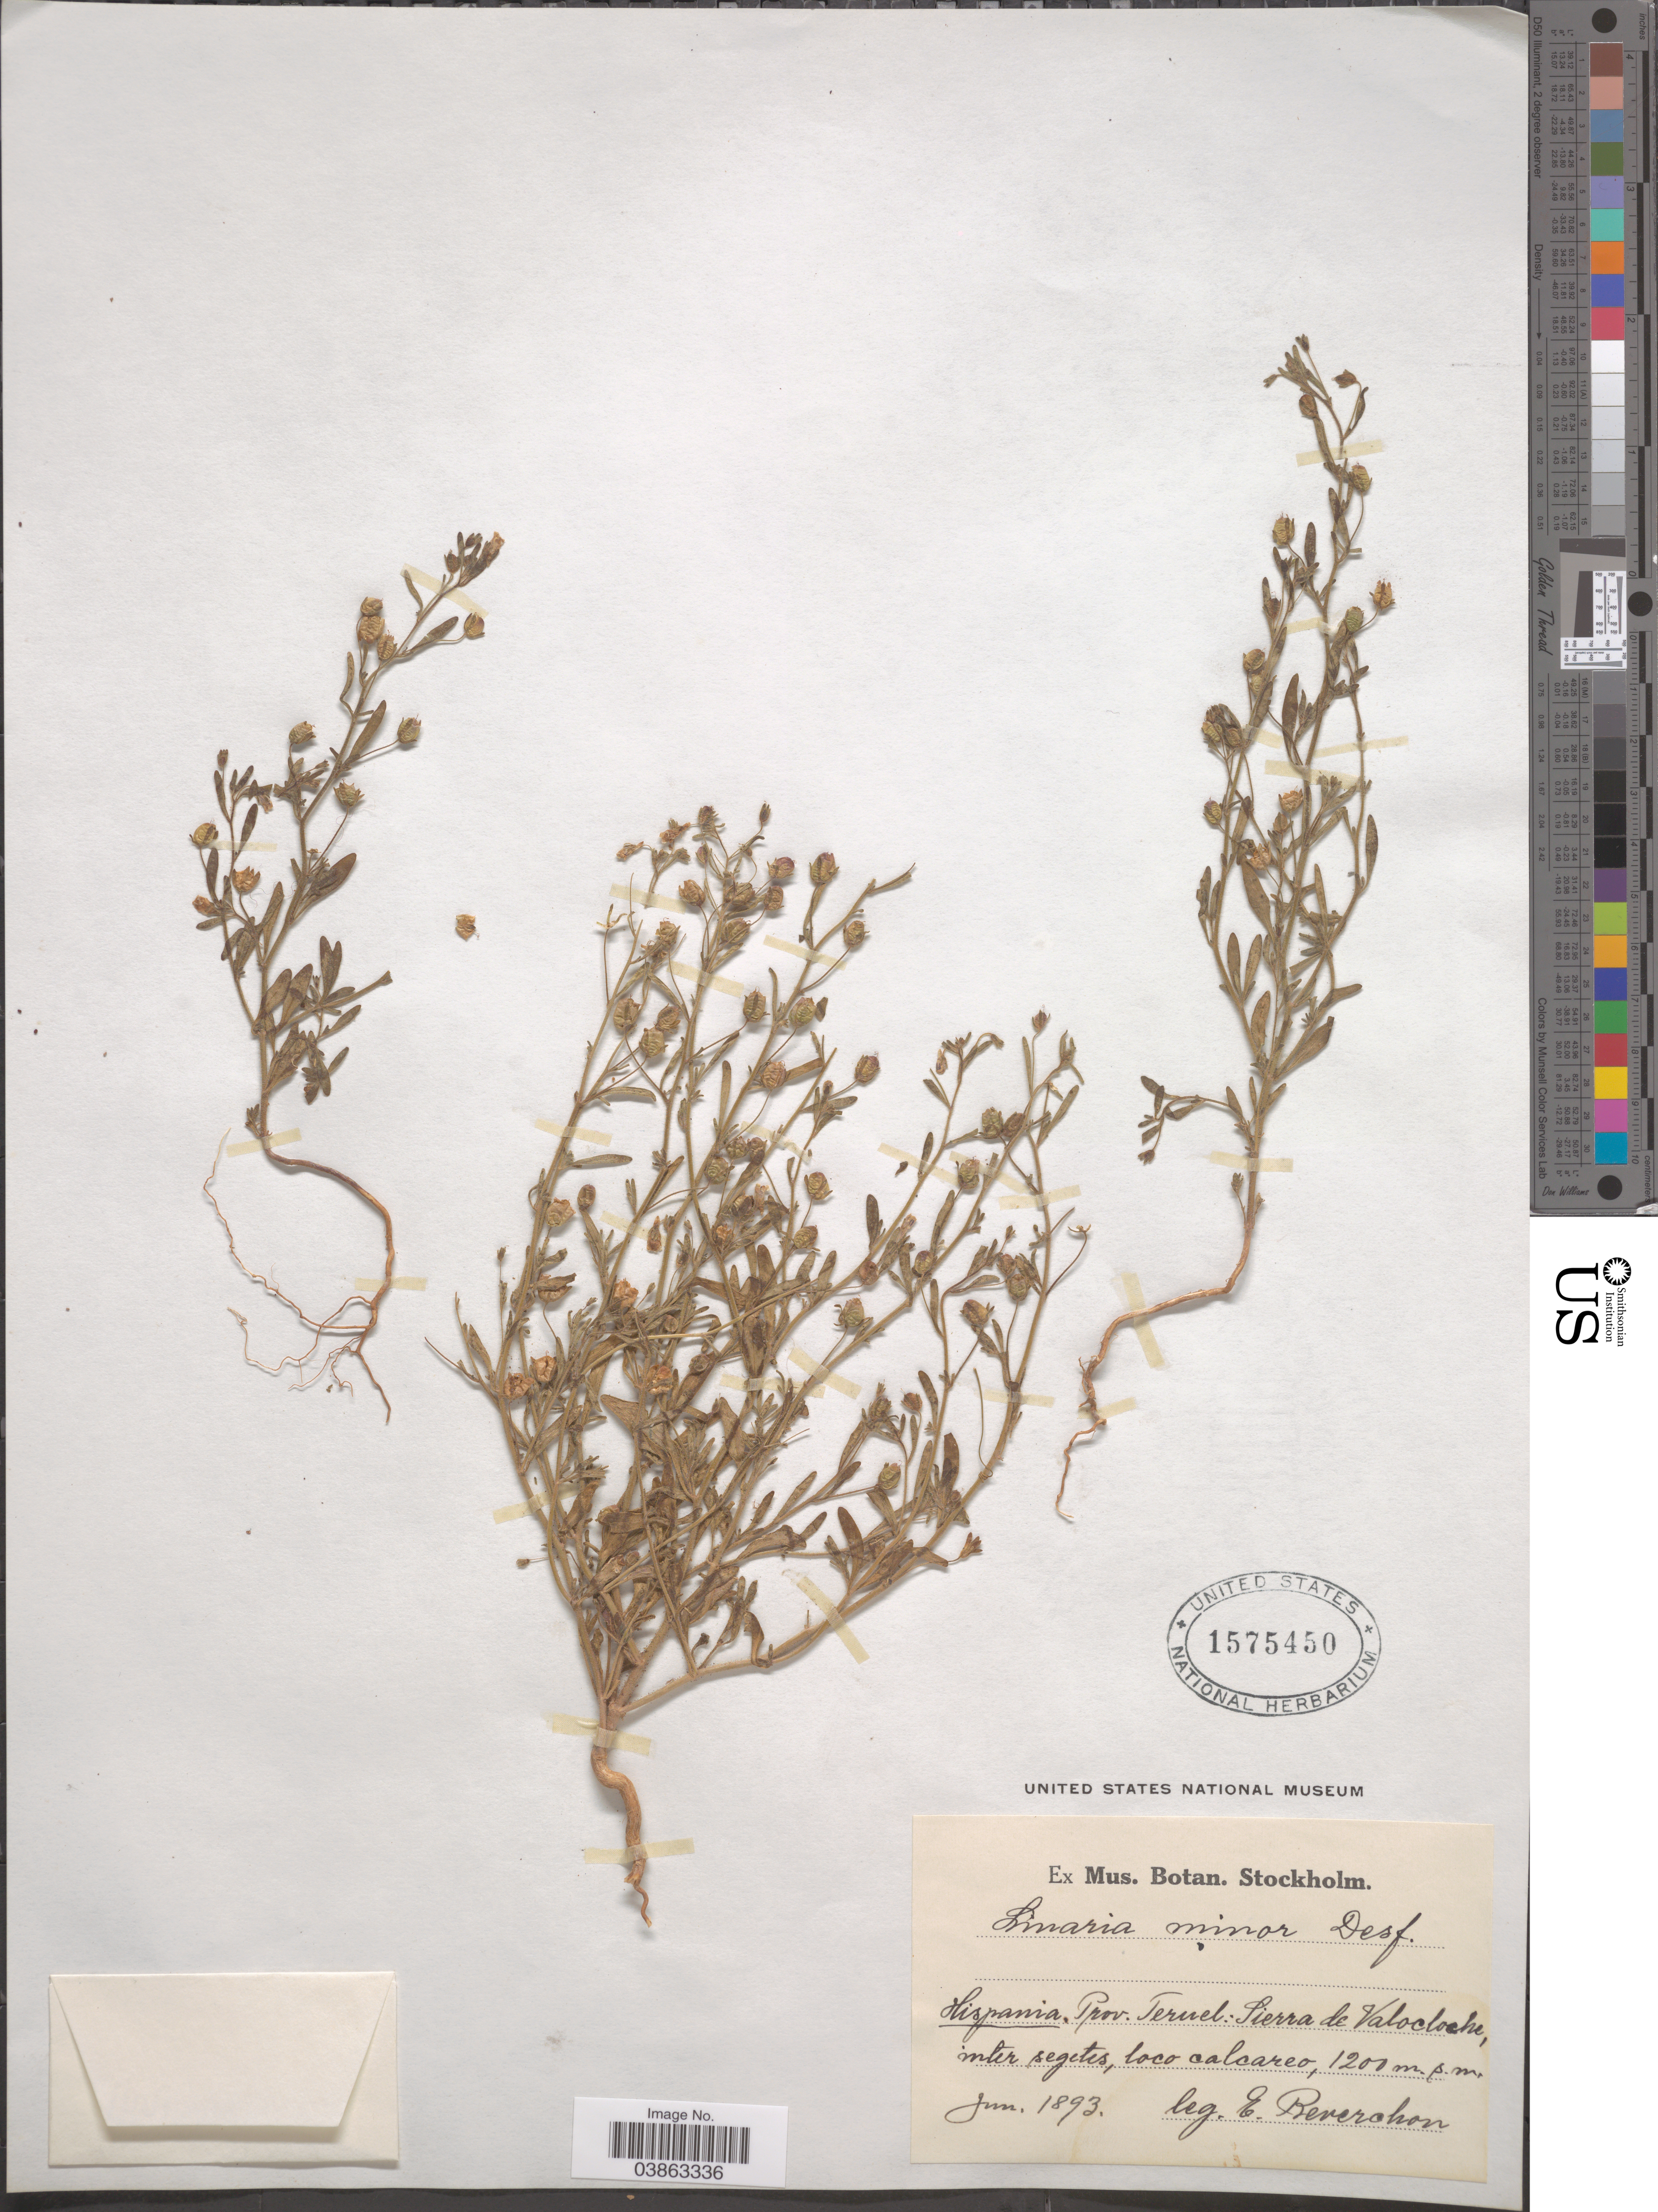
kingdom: Plantae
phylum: Tracheophyta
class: Magnoliopsida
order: Lamiales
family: Plantaginaceae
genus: Linaria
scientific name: Linaria minor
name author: (L.) Desf.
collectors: E. Reverchon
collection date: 1893-06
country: Spain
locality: Hispania. Prov. Teruel: Sierra de Valocloche, inter segetes, loco calcareo.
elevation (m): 1200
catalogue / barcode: US 1575450